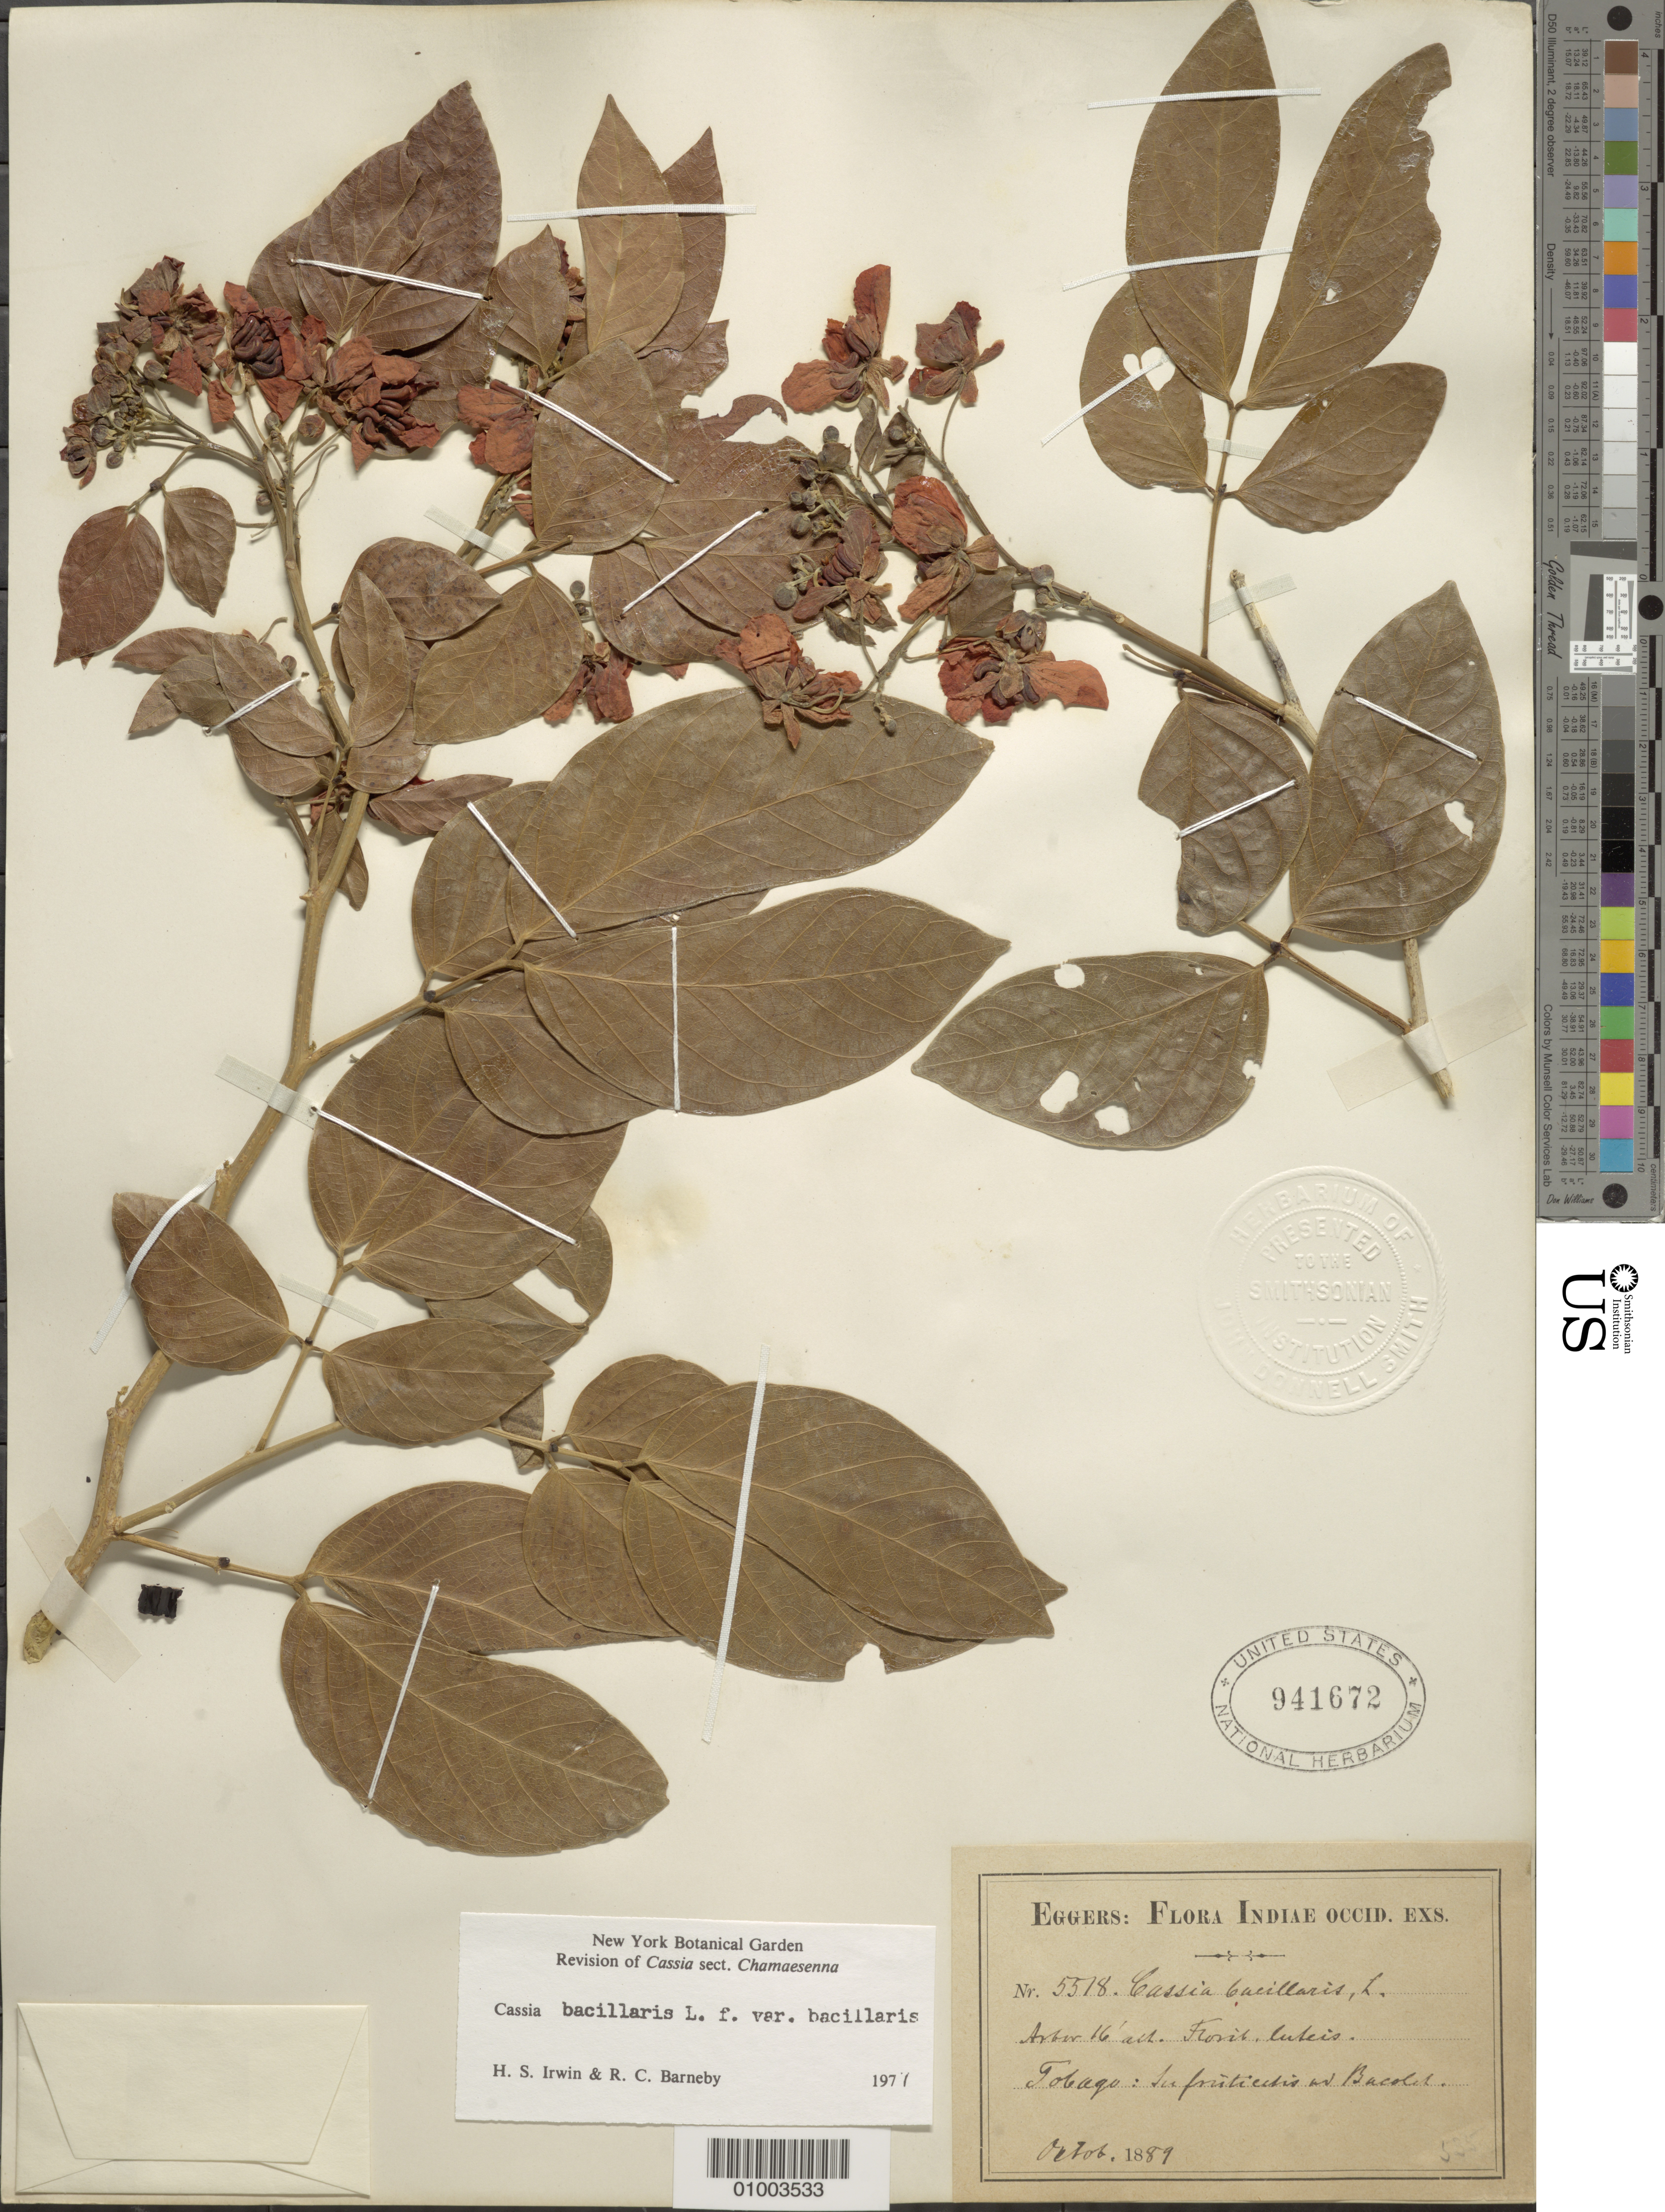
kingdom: Plantae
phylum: Tracheophyta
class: Magnoliopsida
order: Fabales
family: Fabaceae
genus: Senna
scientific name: Senna bacillaris var. bacillaris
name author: (L. f.) H.S. Irwin & Barneby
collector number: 5578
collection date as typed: Oct 1889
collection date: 1889-10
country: Trinidad and Tobago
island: Tobago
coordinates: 0 N, 0 E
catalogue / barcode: US 941672